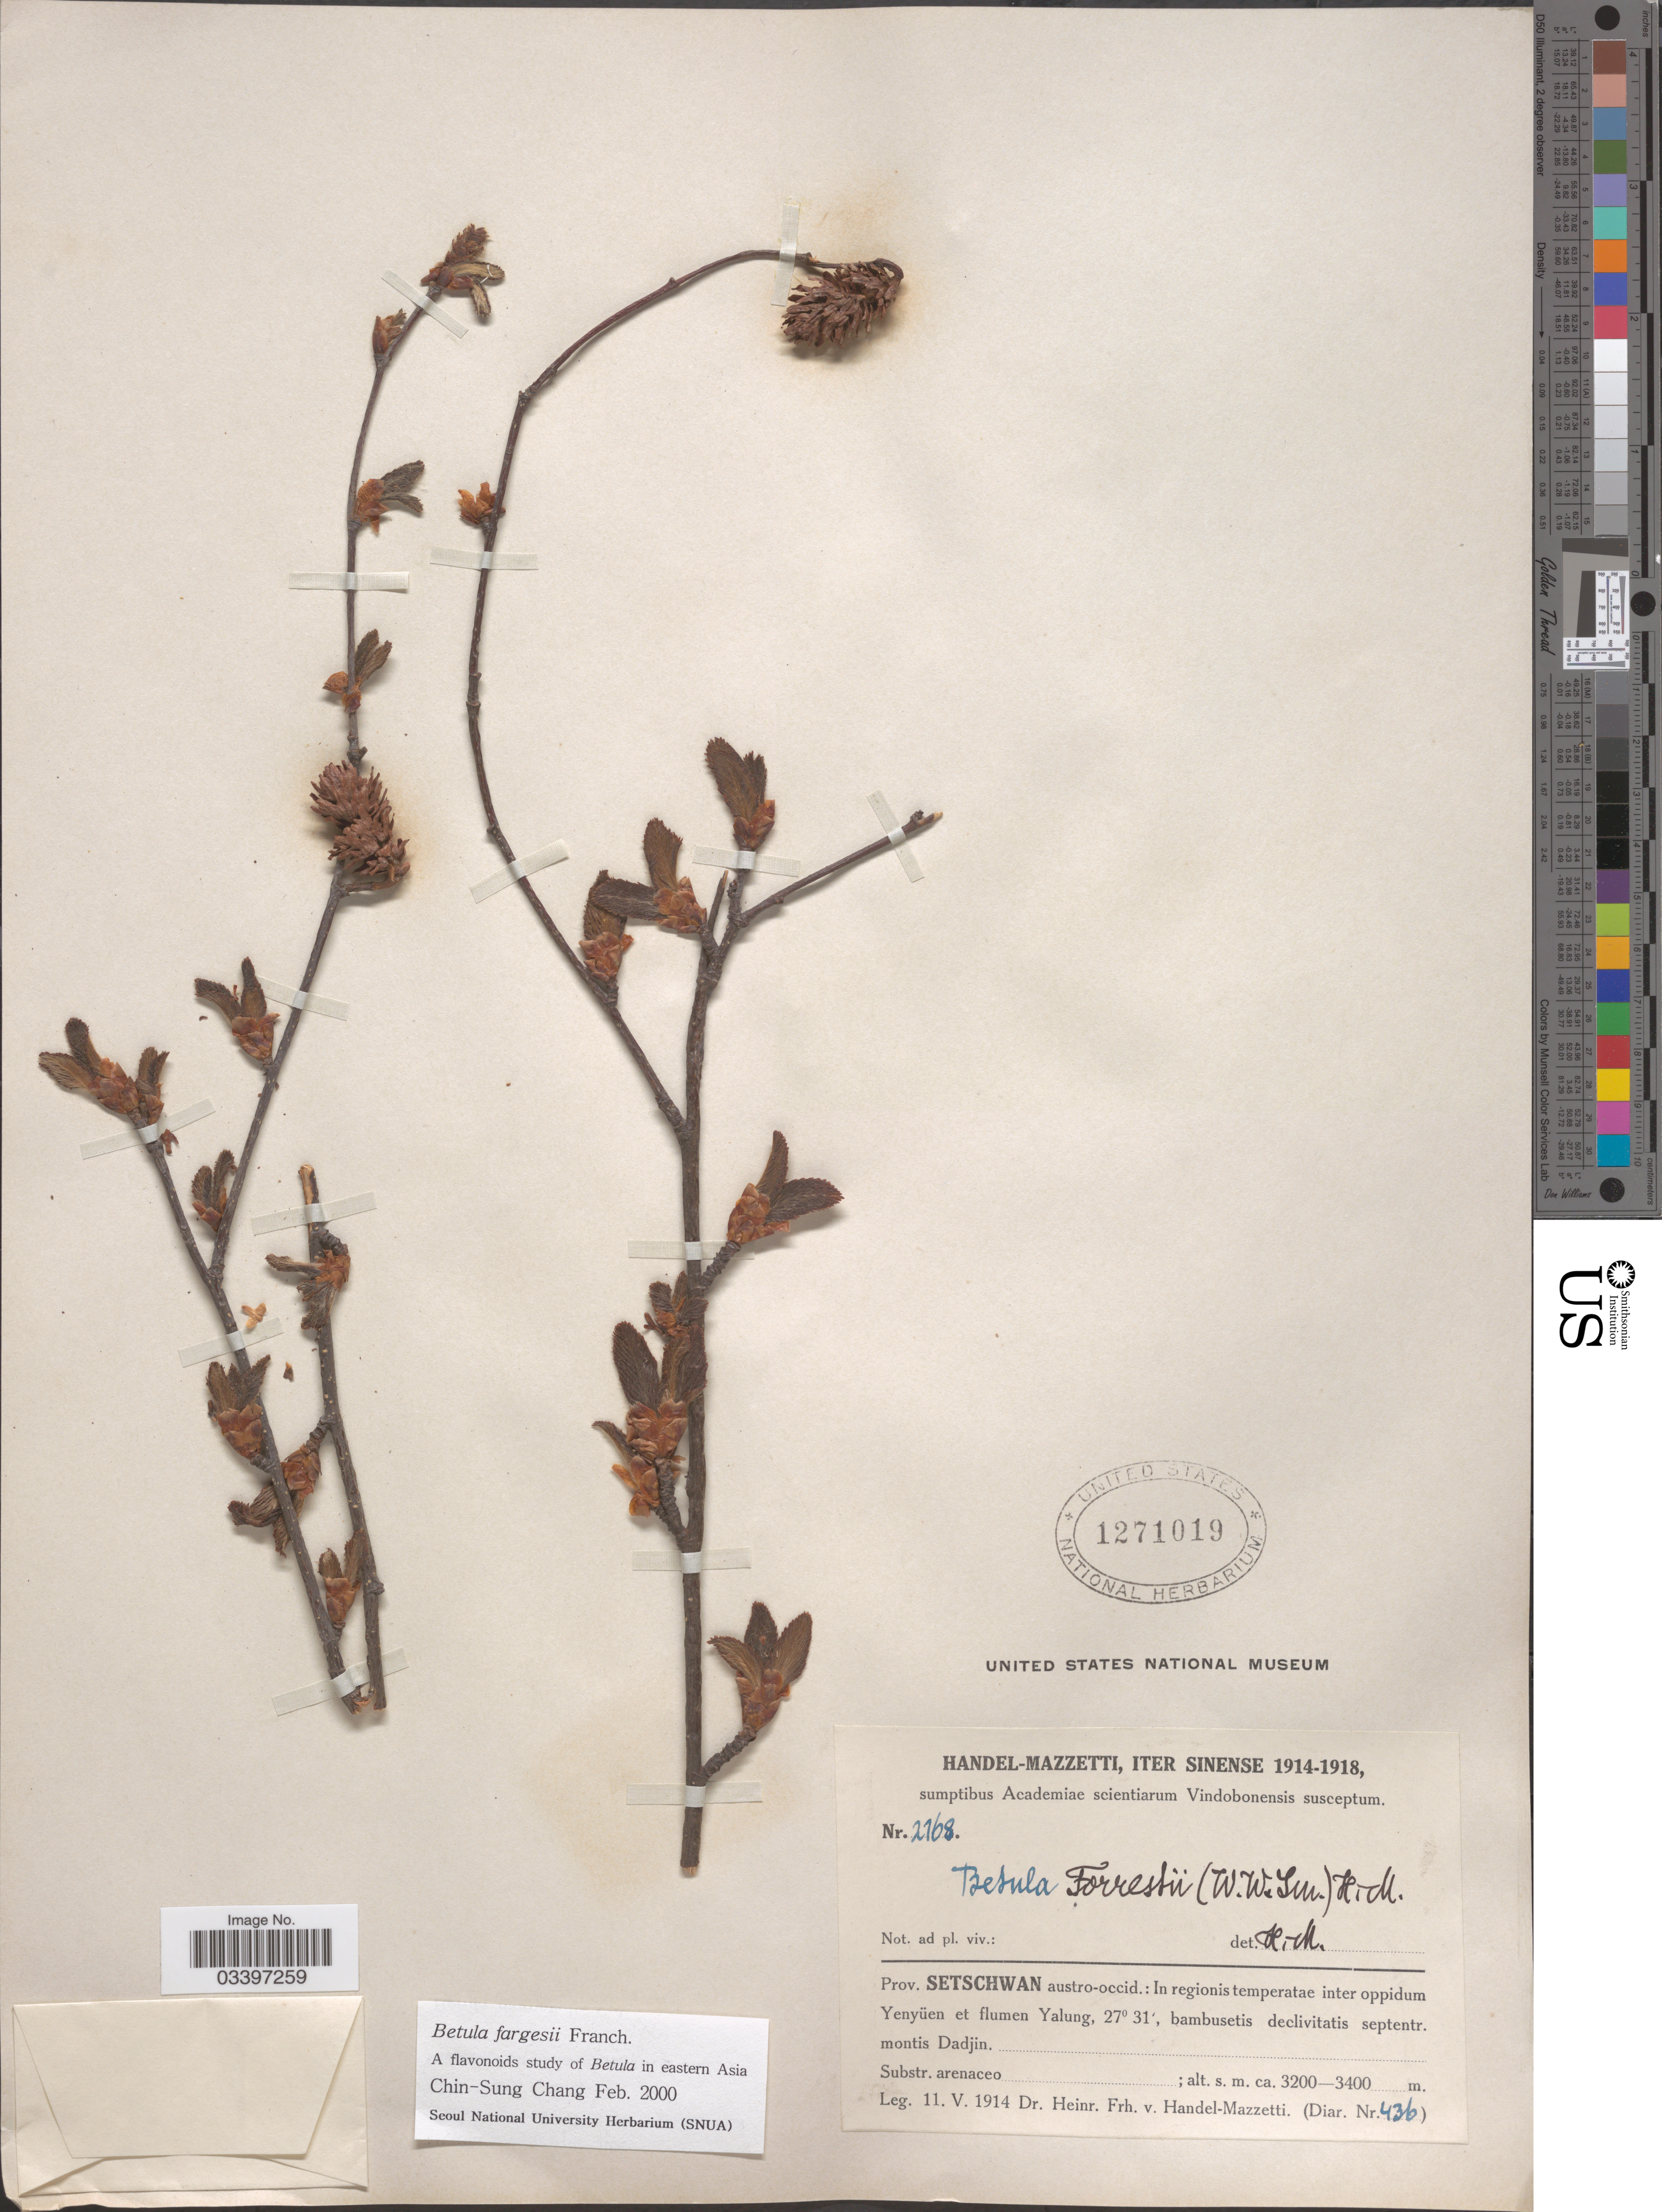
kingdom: Plantae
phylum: Tracheophyta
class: Magnoliopsida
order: Fagales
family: Betulaceae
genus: Betula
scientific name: Betula fargesii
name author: Franch.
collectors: H. Handel-Mazzetti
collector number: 2168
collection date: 1914-05-11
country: China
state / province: Sichuan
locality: Sinense. Prov. Setschwan austro-occid.: In regionis temperatae inter oppidum Yenyüen et flumen Yalung, 27° 31', bambusetis declivitatis septentr. montis Dadjin.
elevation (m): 3200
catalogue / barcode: US 1271019